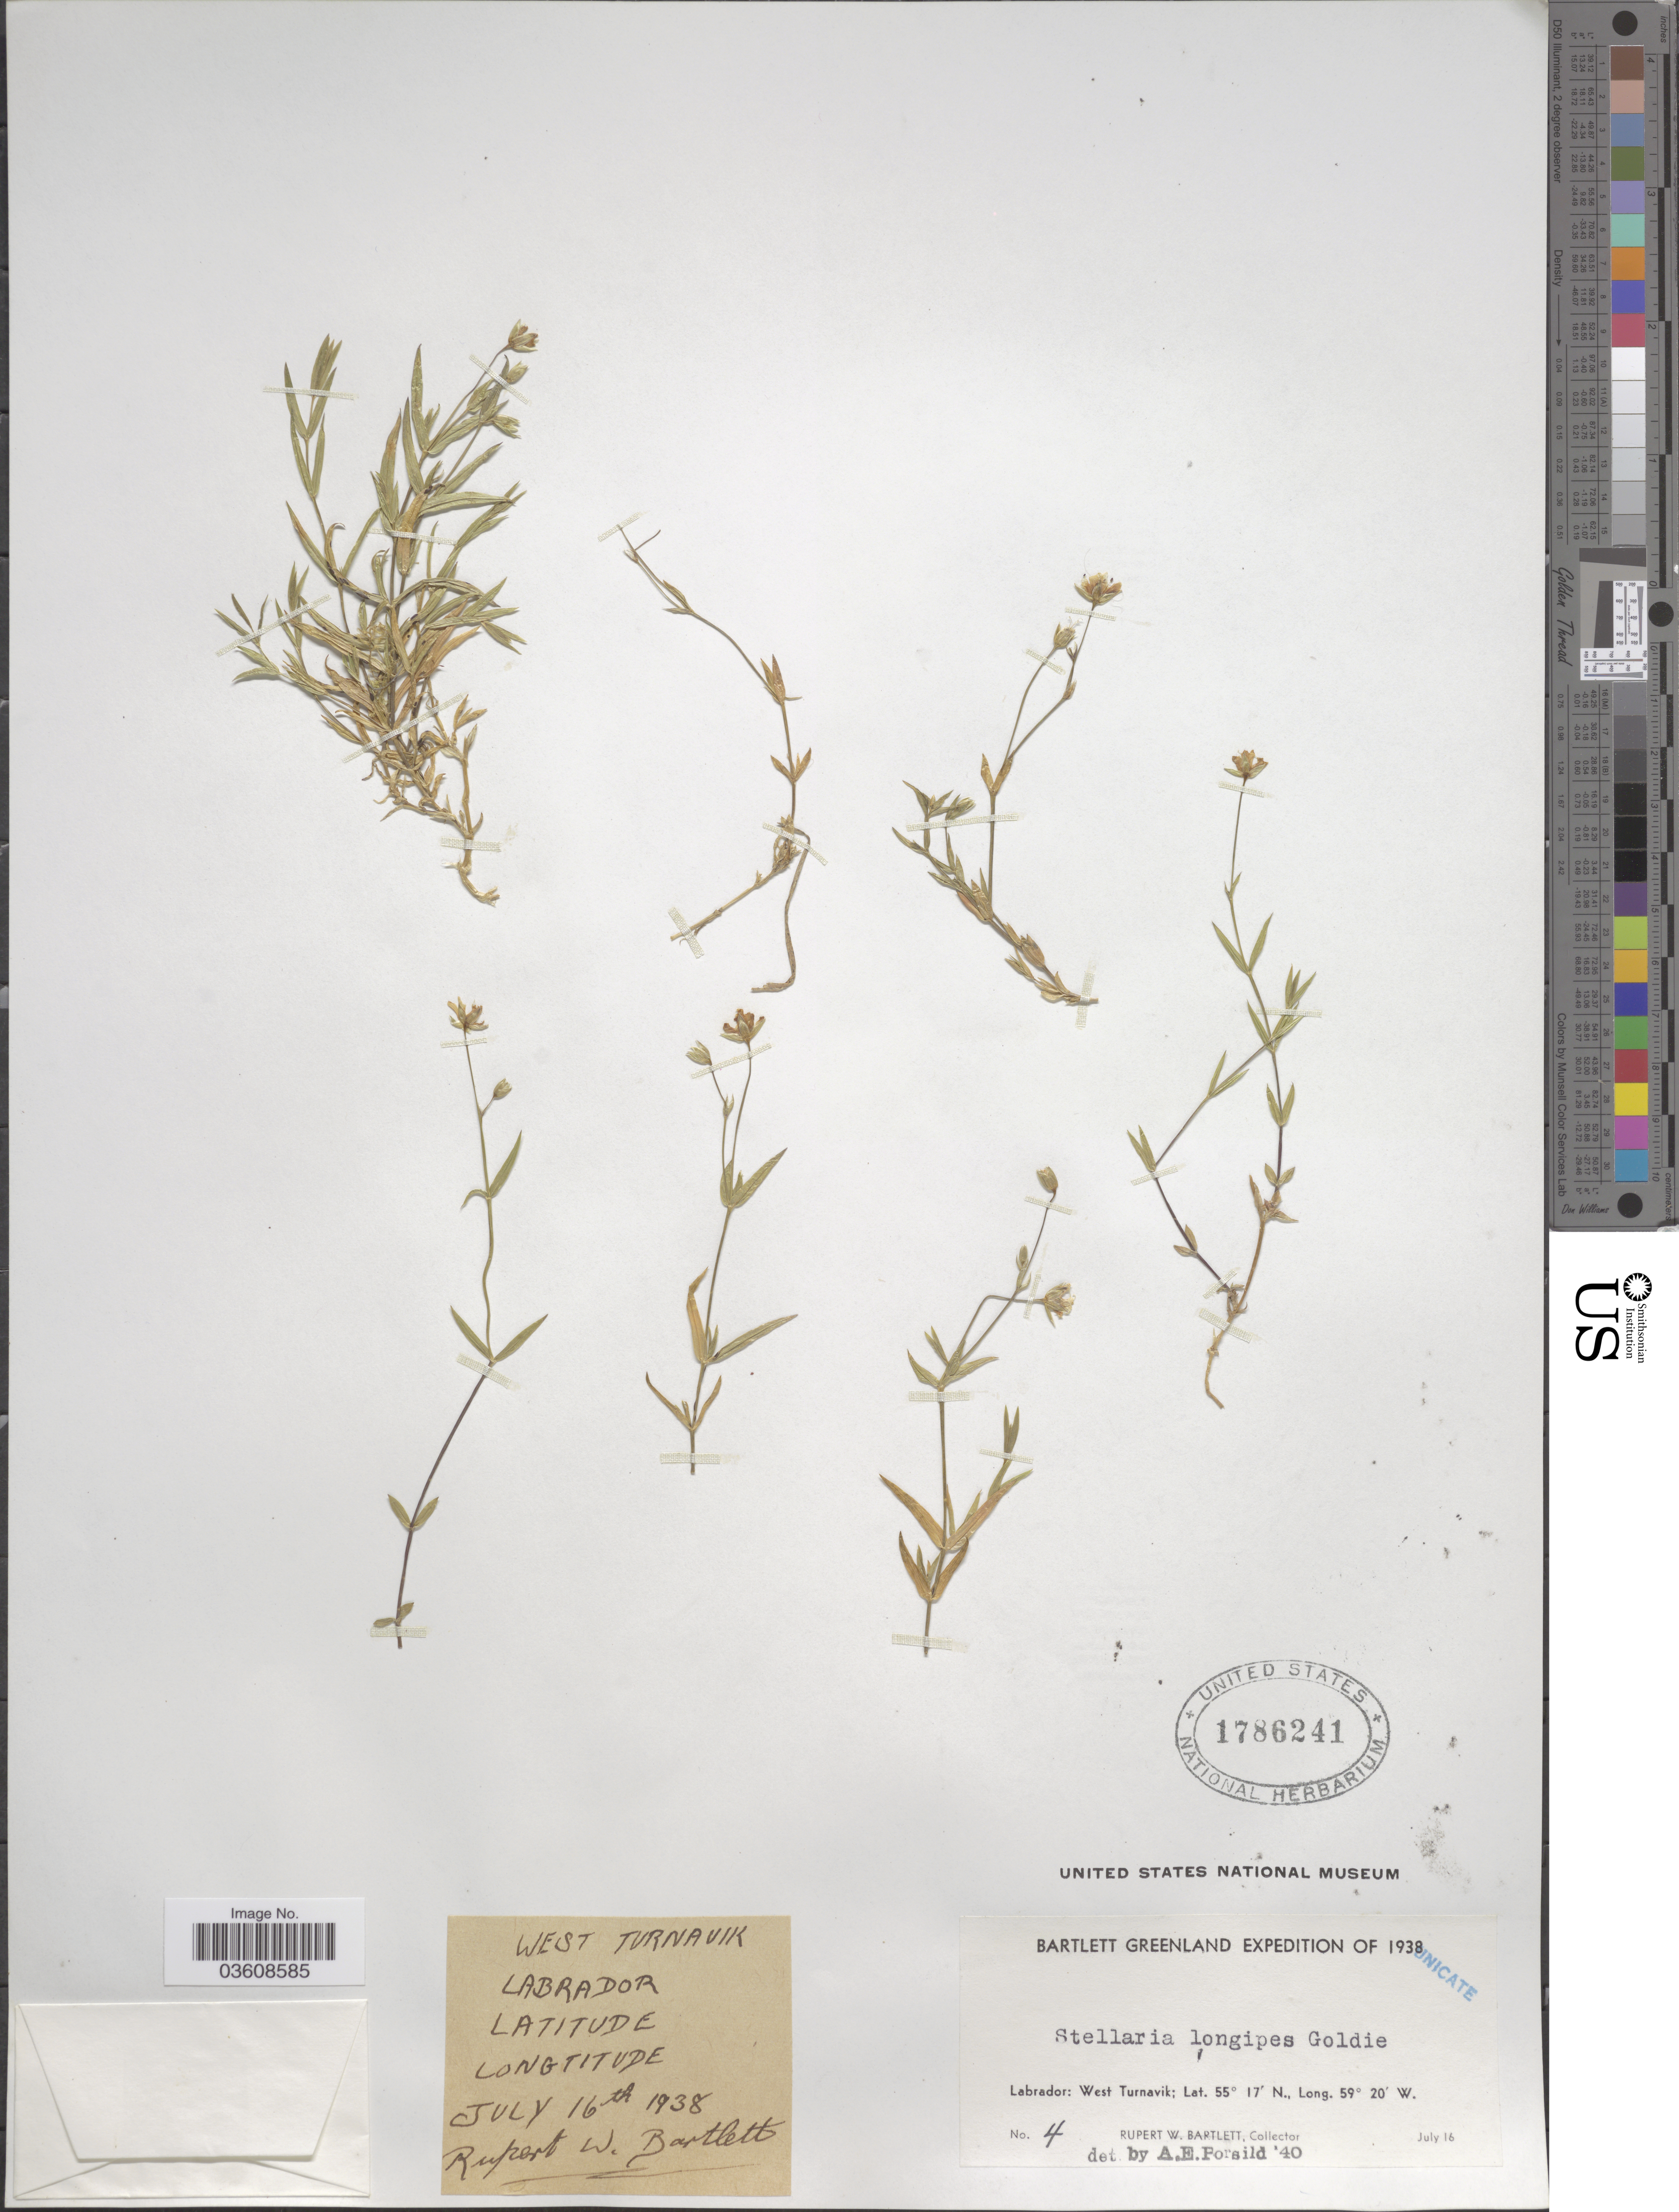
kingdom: Plantae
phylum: Tracheophyta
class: Magnoliopsida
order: Caryophyllales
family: Caryophyllaceae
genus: Stellaria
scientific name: Stellaria longipes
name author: Goldie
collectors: R. W. Bartlett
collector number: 4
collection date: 1938-07-16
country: Canada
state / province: Newfoundland and Labrador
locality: Labrador: West Turnavik.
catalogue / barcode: US 1786241